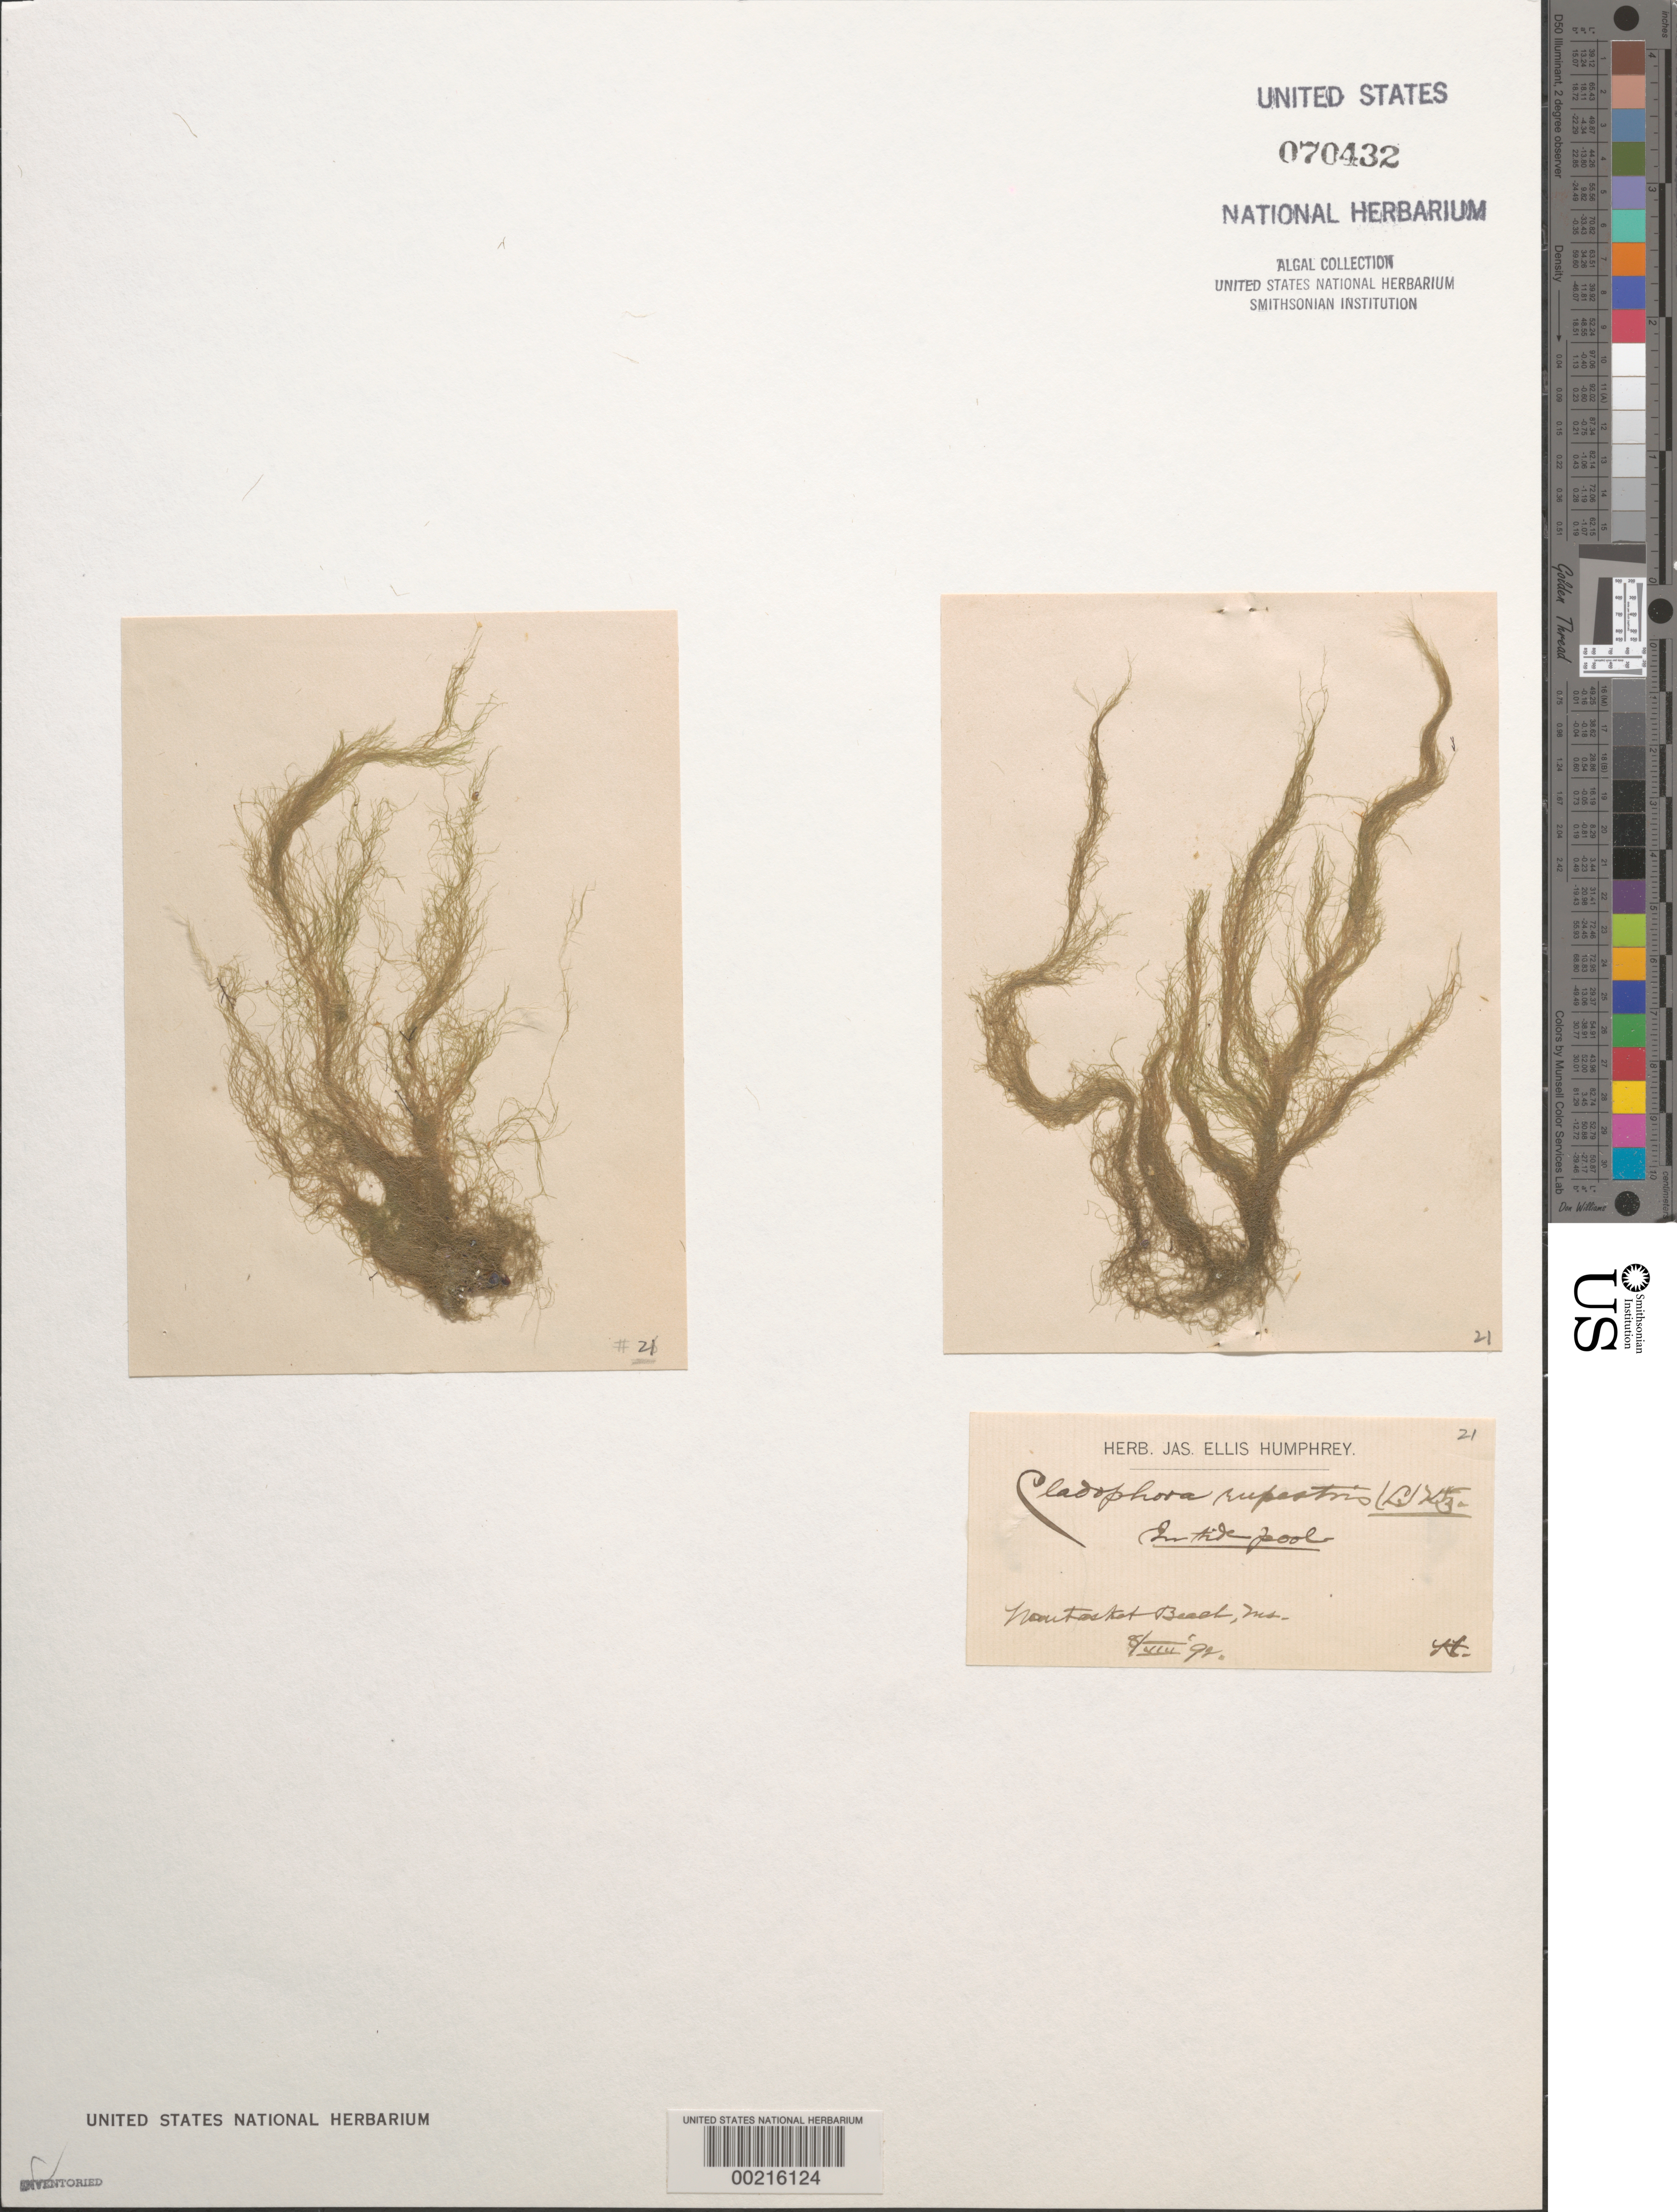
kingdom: Plantae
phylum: Chlorophyta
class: Ulvophyceae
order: Cladophorales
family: Cladophoraceae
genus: Cladophora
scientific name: Cladophora rupestris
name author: (Roth) Kütz.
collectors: J. Humphrey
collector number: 21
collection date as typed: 08 Aug 1892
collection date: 1892-08-08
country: United States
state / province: Massachusetts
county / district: Plymouth County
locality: Nantasket Beach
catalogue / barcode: US 70432